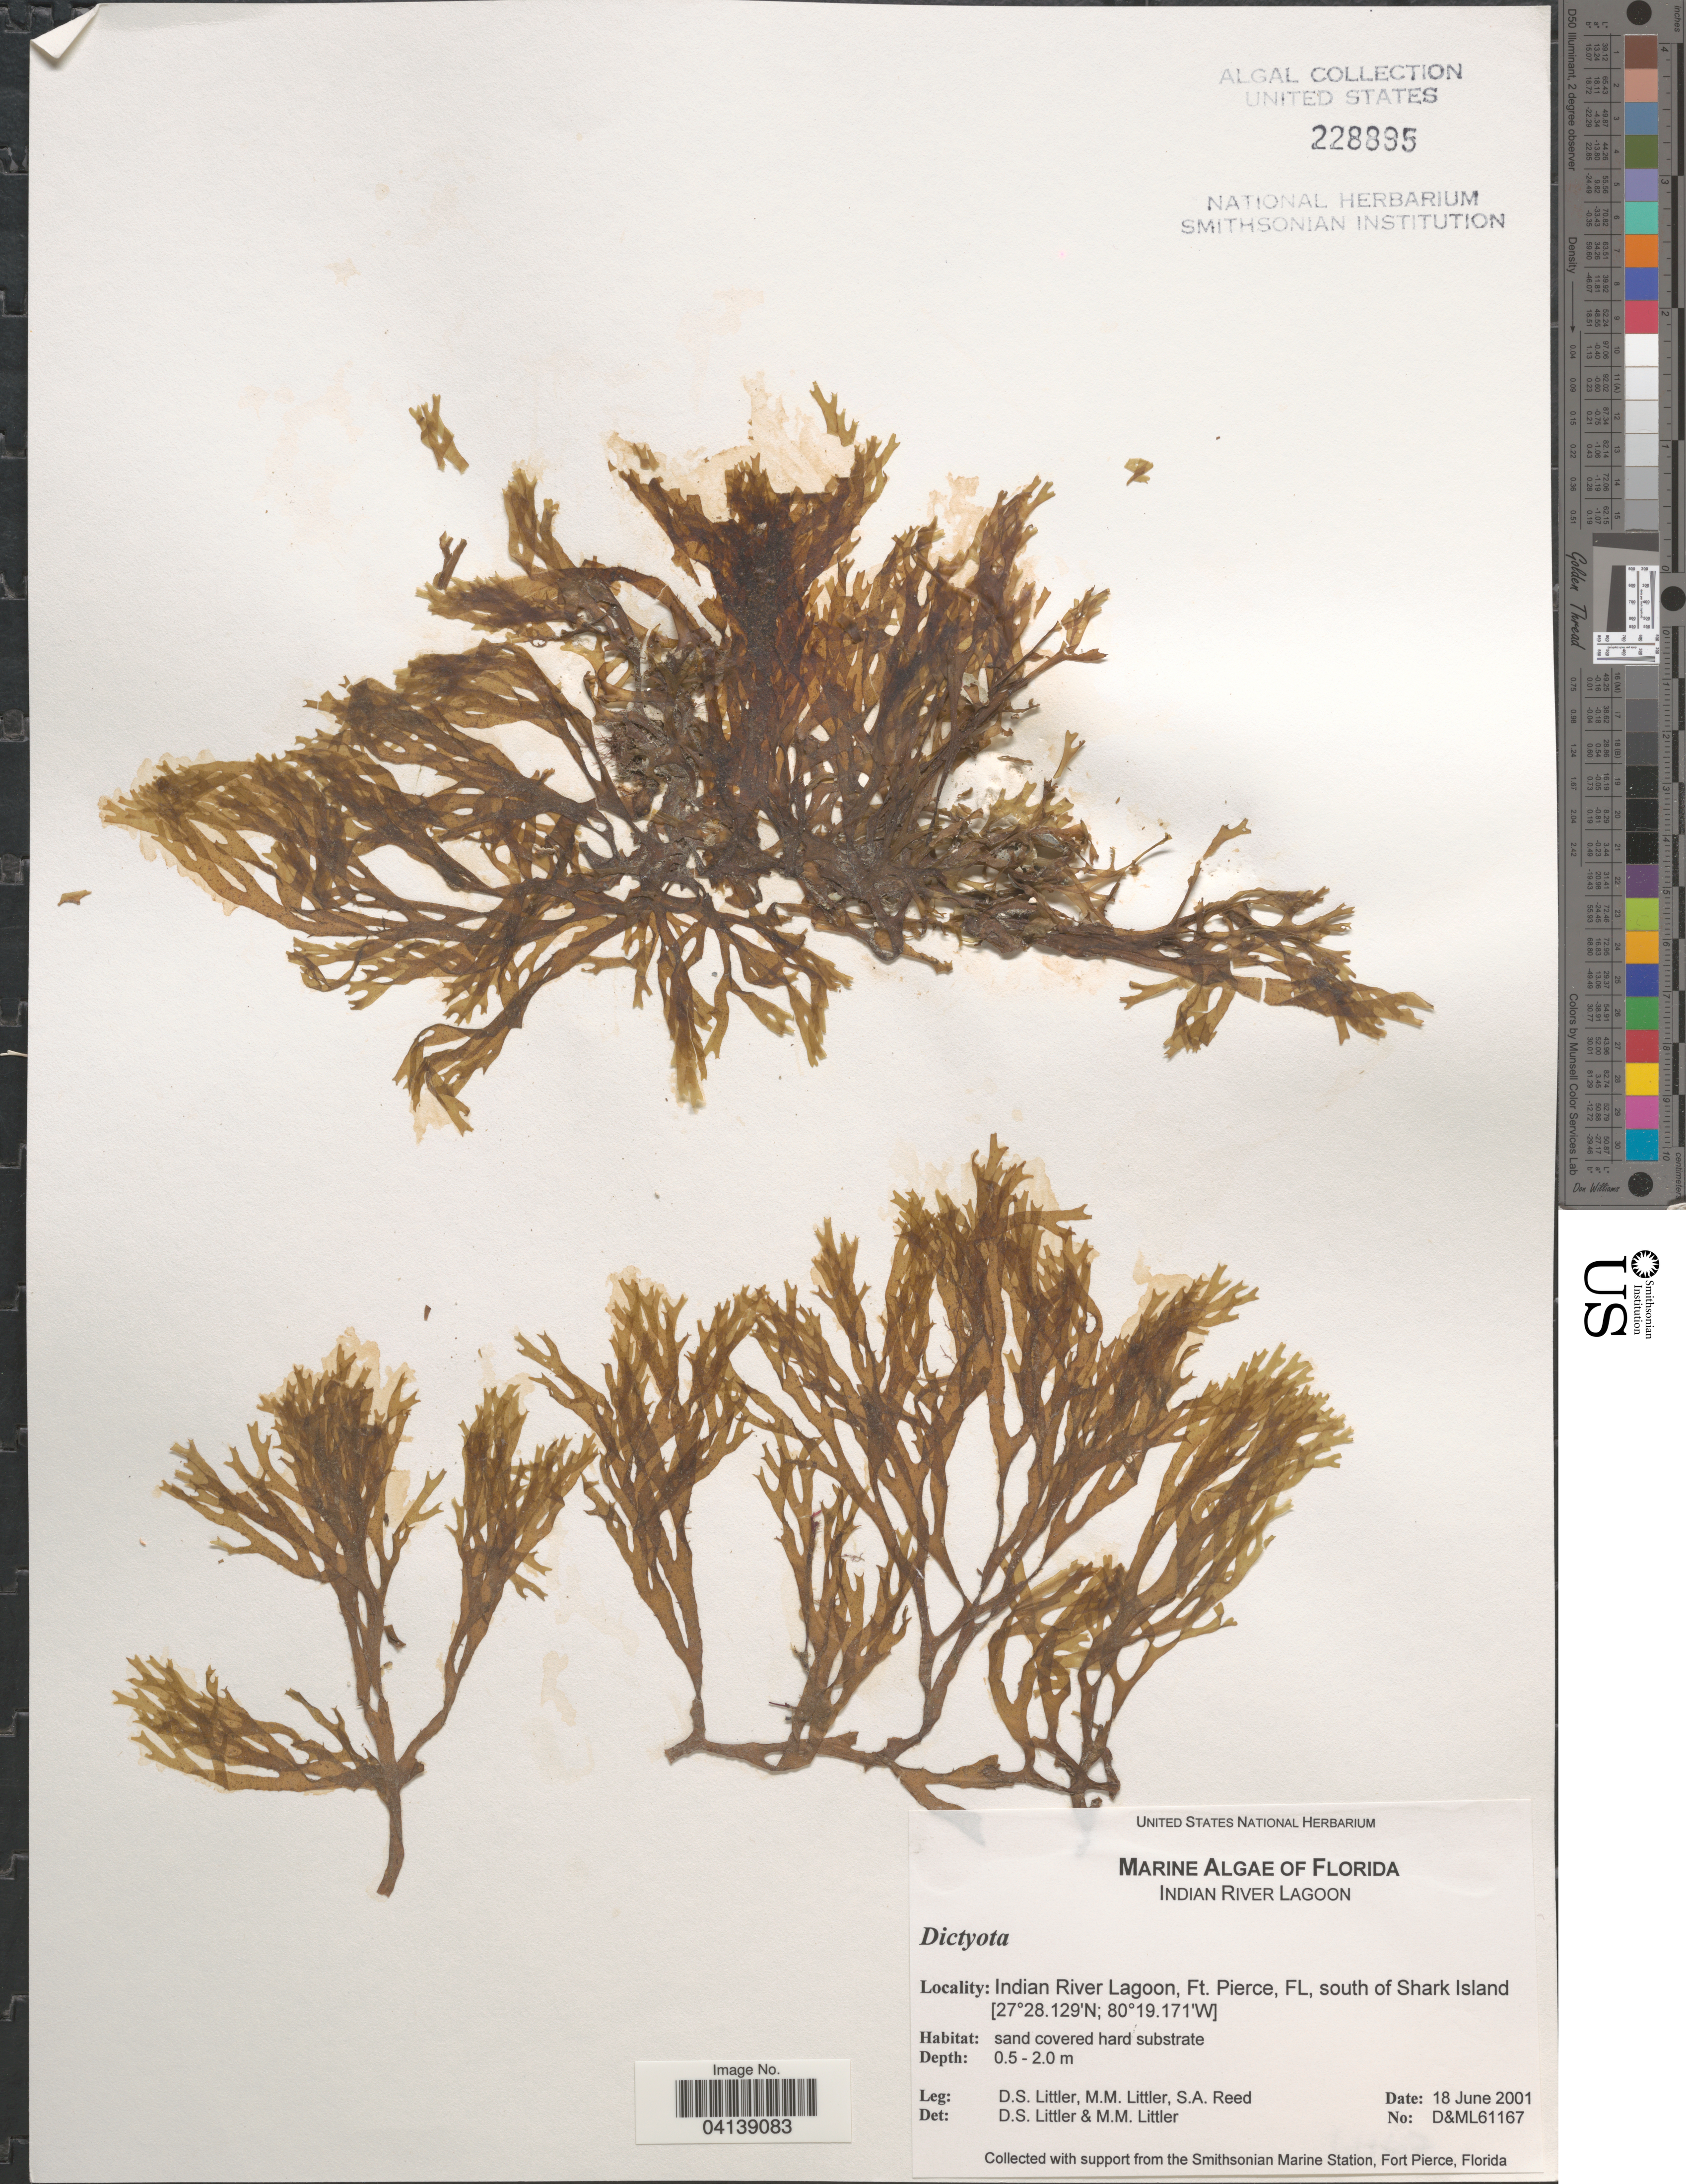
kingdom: Chromista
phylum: Ochrophyta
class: Phaeophyceae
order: Dictyotales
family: Dictyotaceae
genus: Dictyota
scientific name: Dictyota sp.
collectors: D. S. Littler & S. Reed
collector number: D&ML61167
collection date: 2001-06-18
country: United States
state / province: Florida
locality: Indian River Lagoon, Ft. Pierce, south of Shark Island.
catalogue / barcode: US 228895